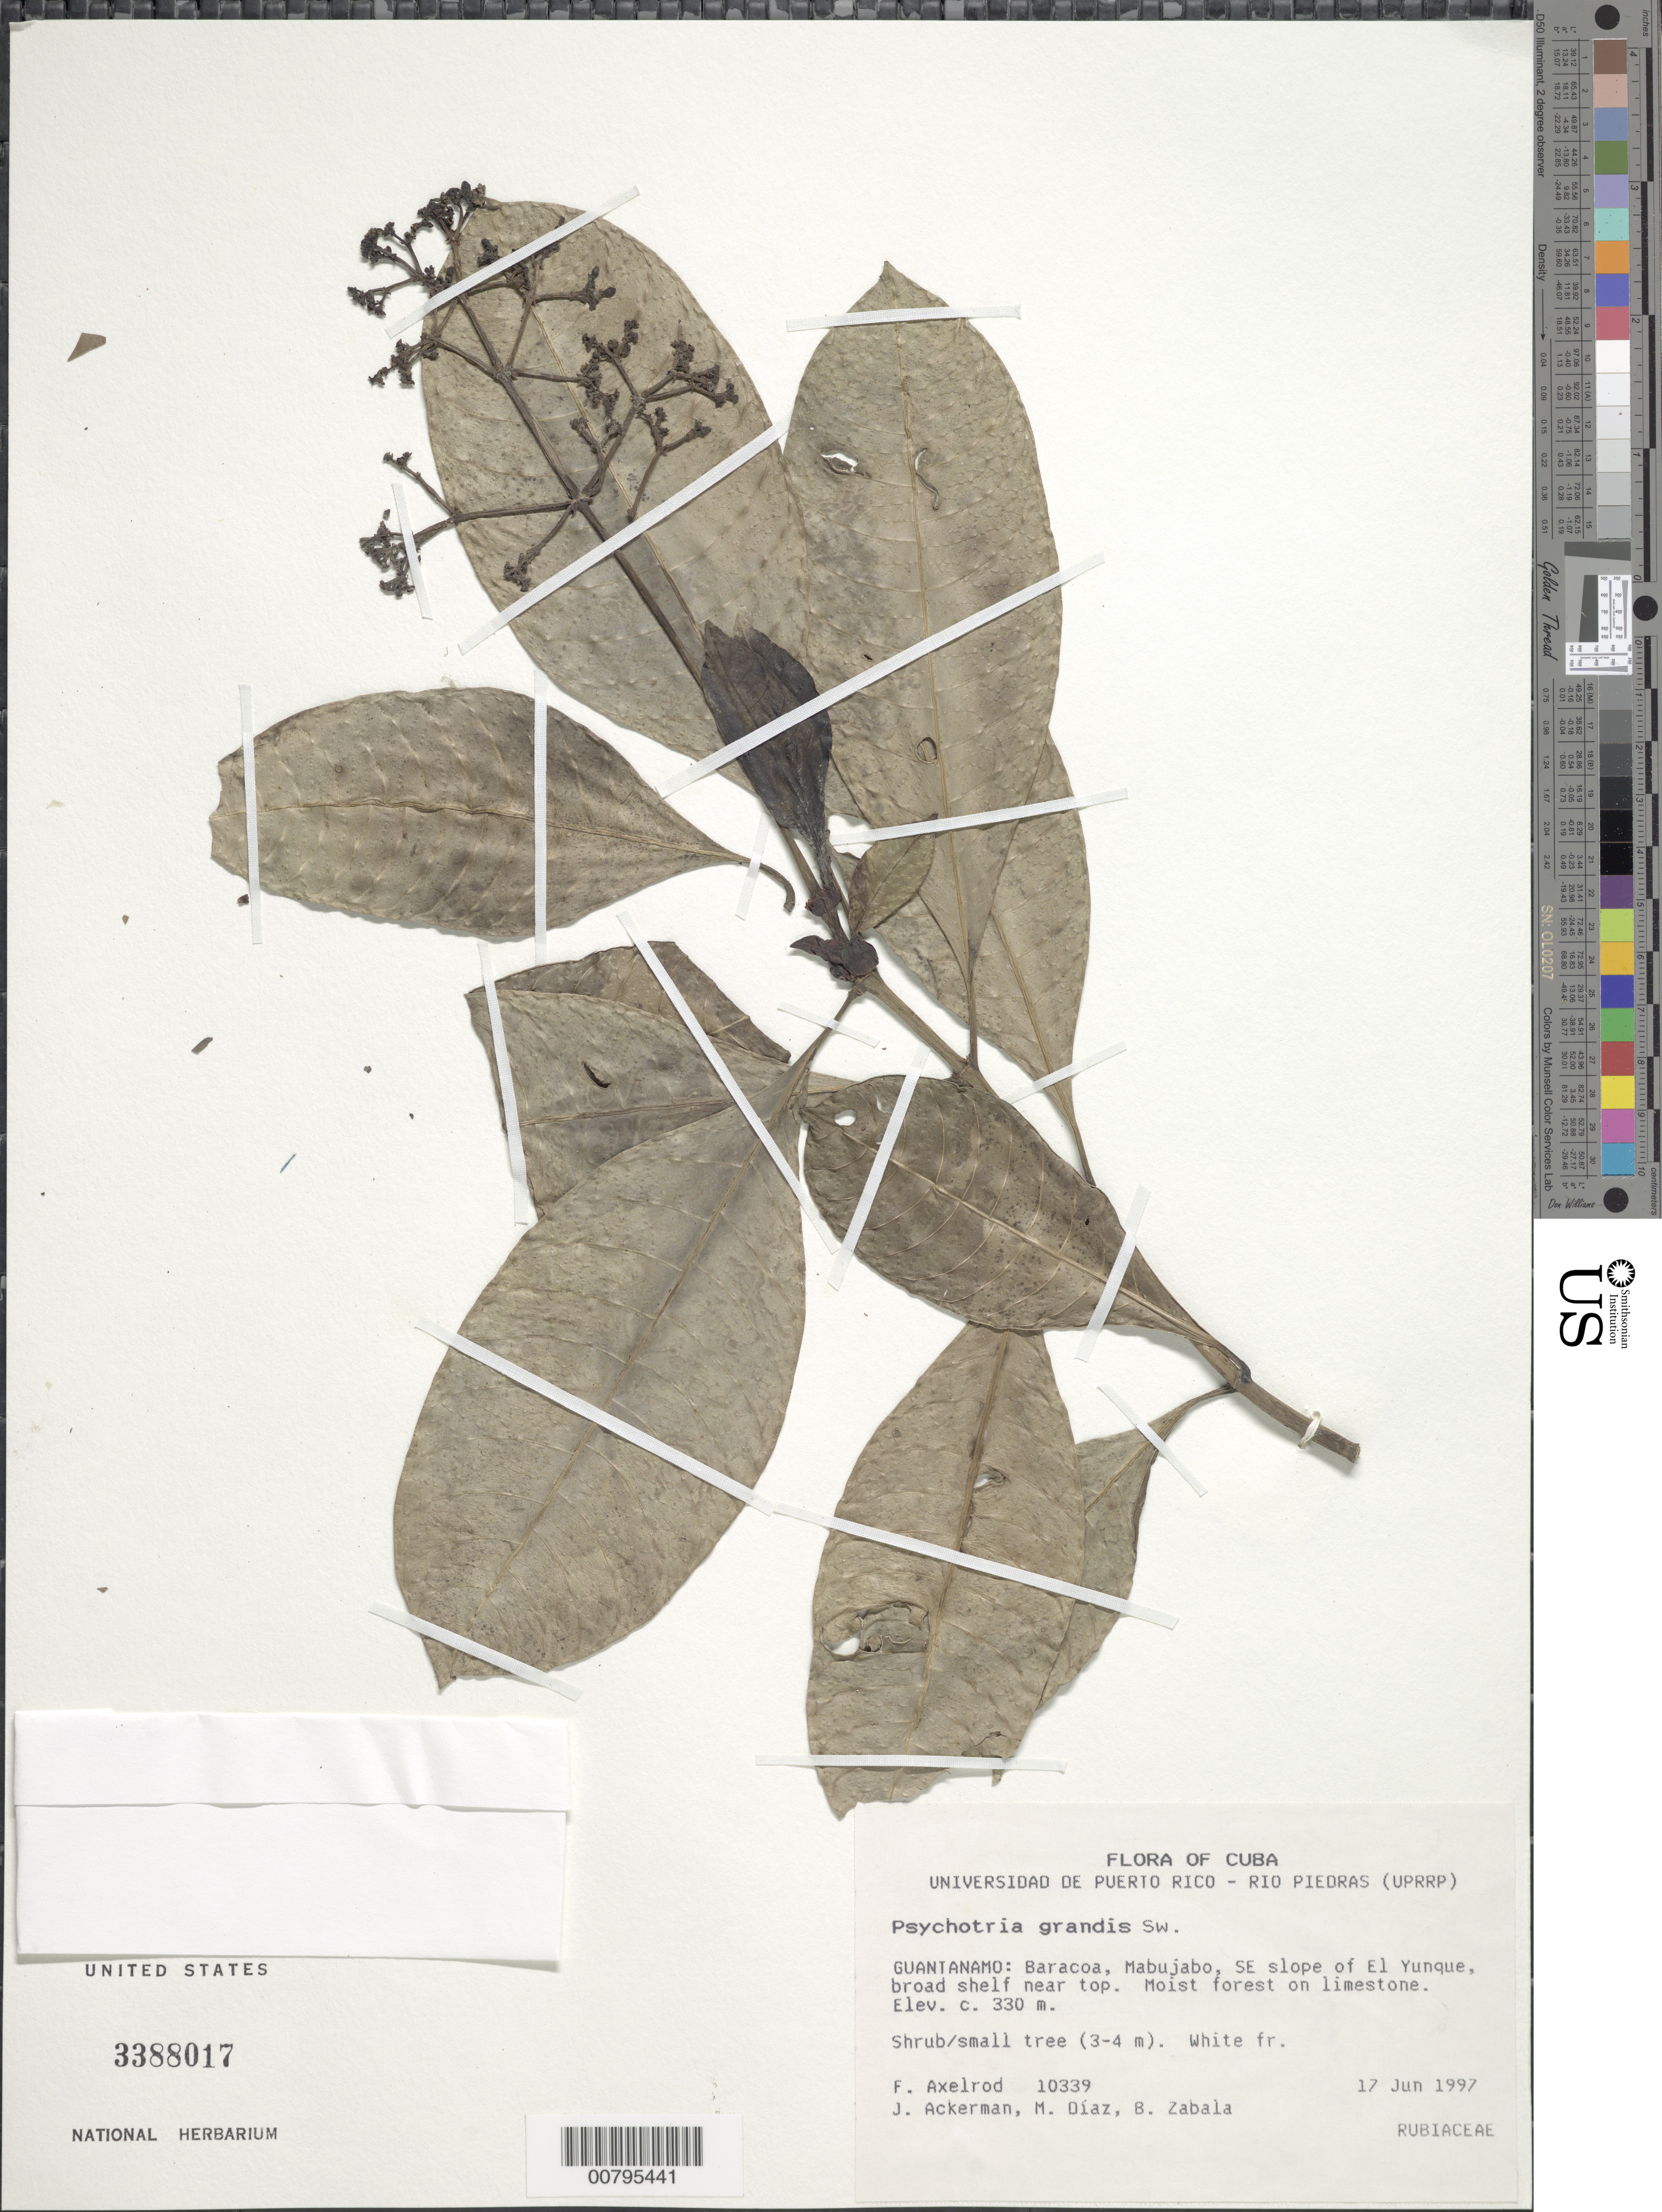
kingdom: Plantae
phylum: Tracheophyta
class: Magnoliopsida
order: Gentianales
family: Rubiaceae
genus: Psychotria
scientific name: Psychotria grandis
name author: Sw.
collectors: F. S. Axelrod, J. D. Ackerman, M. Díaz & B. Zabala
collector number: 10339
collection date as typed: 17 Jun 1997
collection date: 1997-06-17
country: Cuba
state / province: Granma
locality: Baracoa, Mabujabo, SE slope of El Yunque, broad shelf near top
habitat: Moist forest on limestone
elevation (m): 330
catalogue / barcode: US 3388017